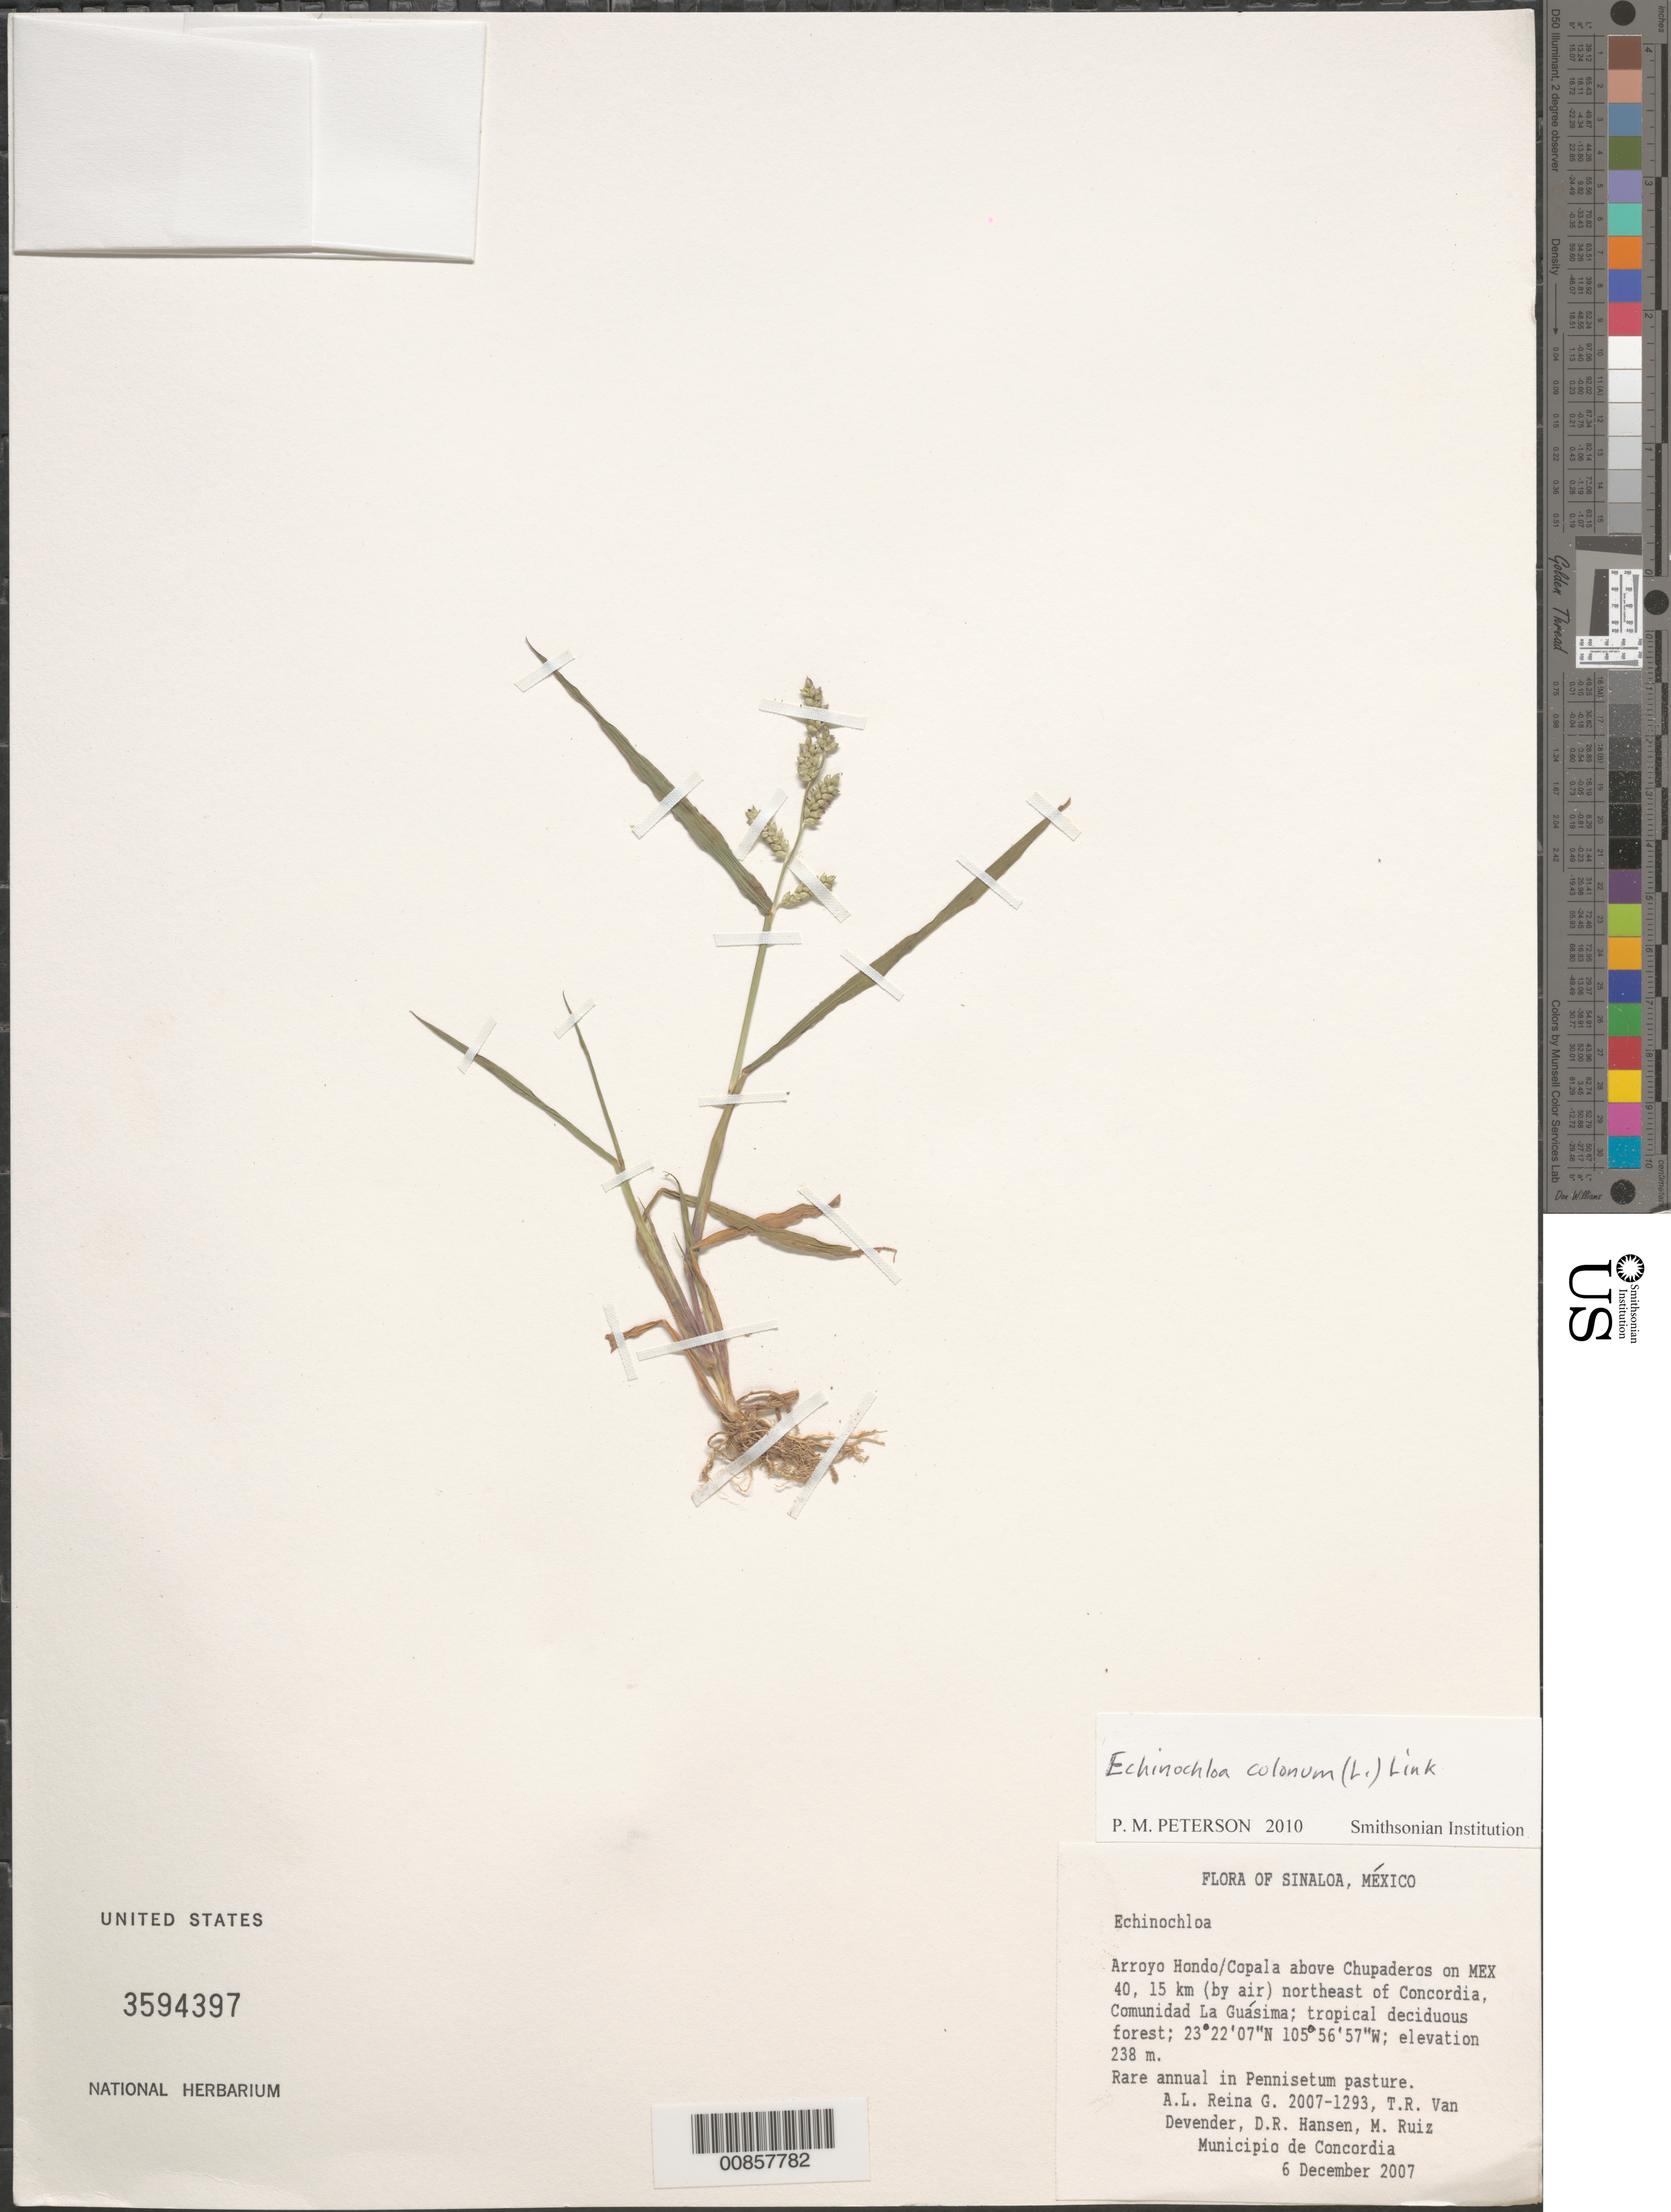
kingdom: Plantae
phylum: Tracheophyta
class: Liliopsida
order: Poales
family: Poaceae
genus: Echinochloa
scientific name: Echinochloa colona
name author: (L.) Link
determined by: Peterson, Paul M., (BOT), Smithsonian Institution - National Museum of Natural History (UNITED STATES)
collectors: A. L. Reina G., T. R. Van Devender, D. R. Hansen & M. Ruiz G.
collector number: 2007-1293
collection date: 2007-12-06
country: Mexico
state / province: Sinaloa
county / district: Concordia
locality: Arroyo Hondo/Copala above Chupaderos on MEX 40, 15 km (by air) NE of Concordia, Communidad a Guásima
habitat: Tropical deciduos forest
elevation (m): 238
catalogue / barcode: US 3594397